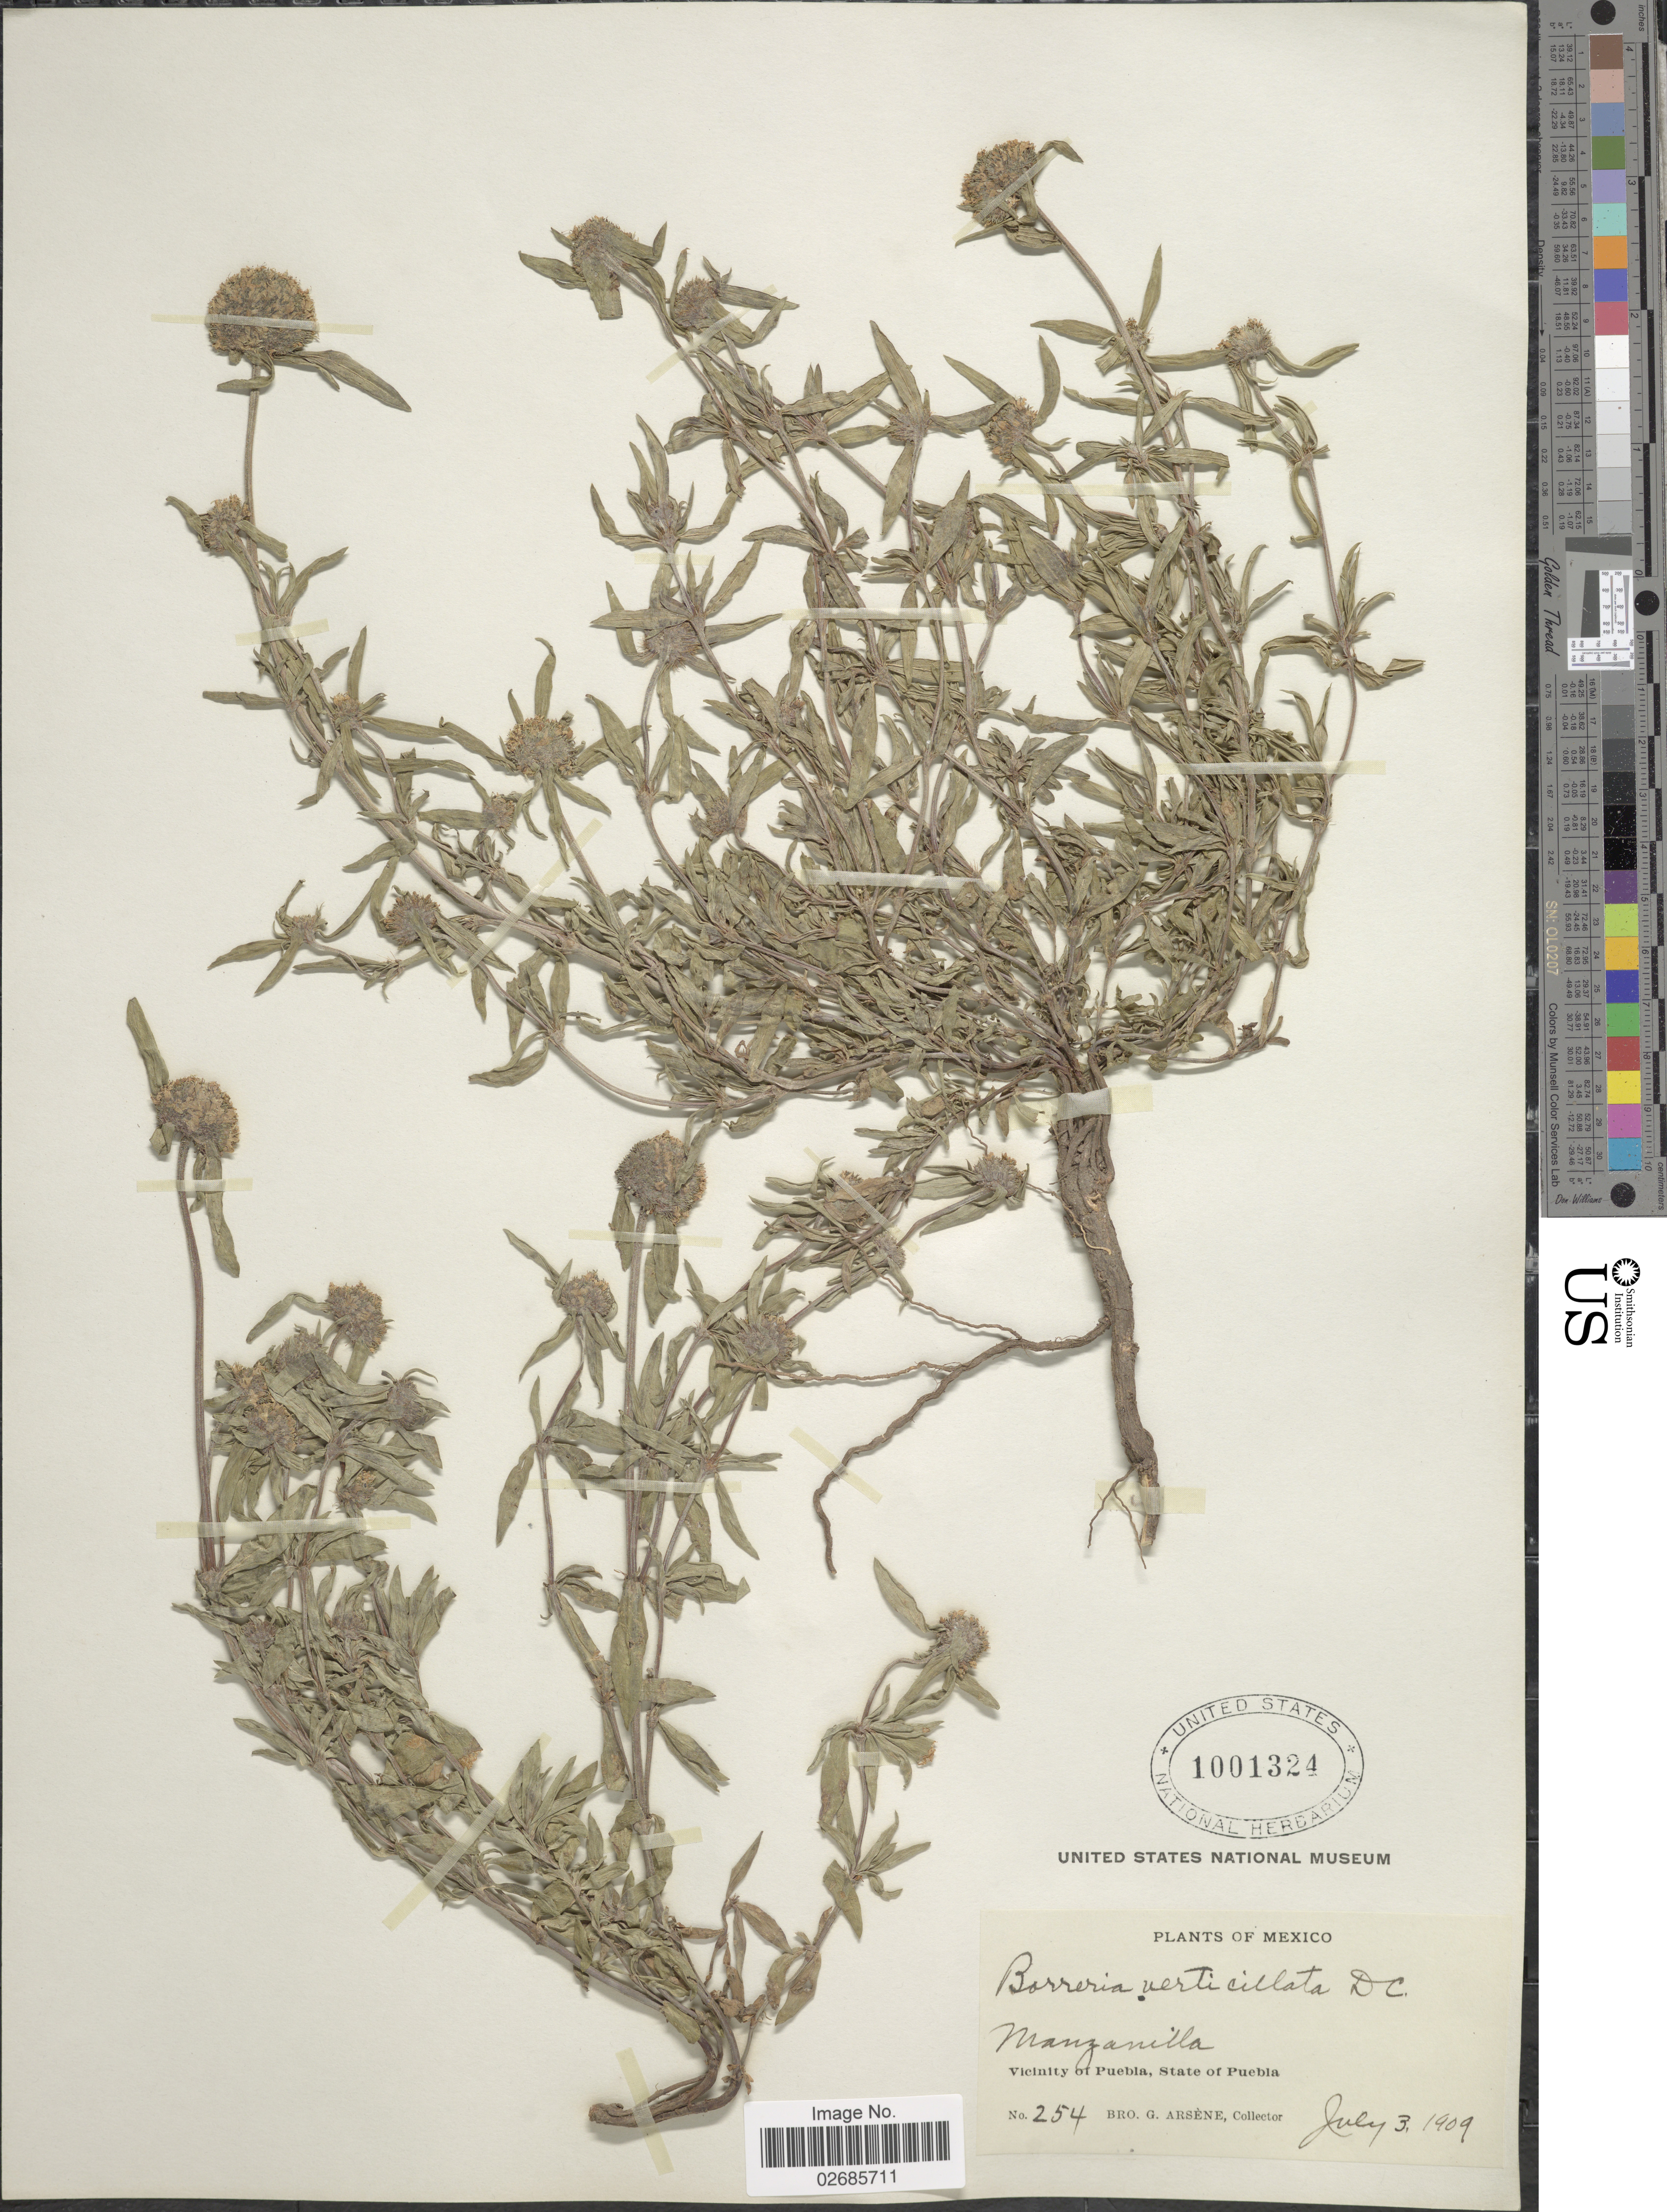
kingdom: Plantae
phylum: Tracheophyta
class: Magnoliopsida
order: Gentianales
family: Rubiaceae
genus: Borreria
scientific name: Borreria verticillata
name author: (L.) G. Mey.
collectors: Bro. G. Arsène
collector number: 254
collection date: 1909-07-03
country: Mexico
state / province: Puebla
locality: Manzanilla, Vicinity of Puebla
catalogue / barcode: US 1001324